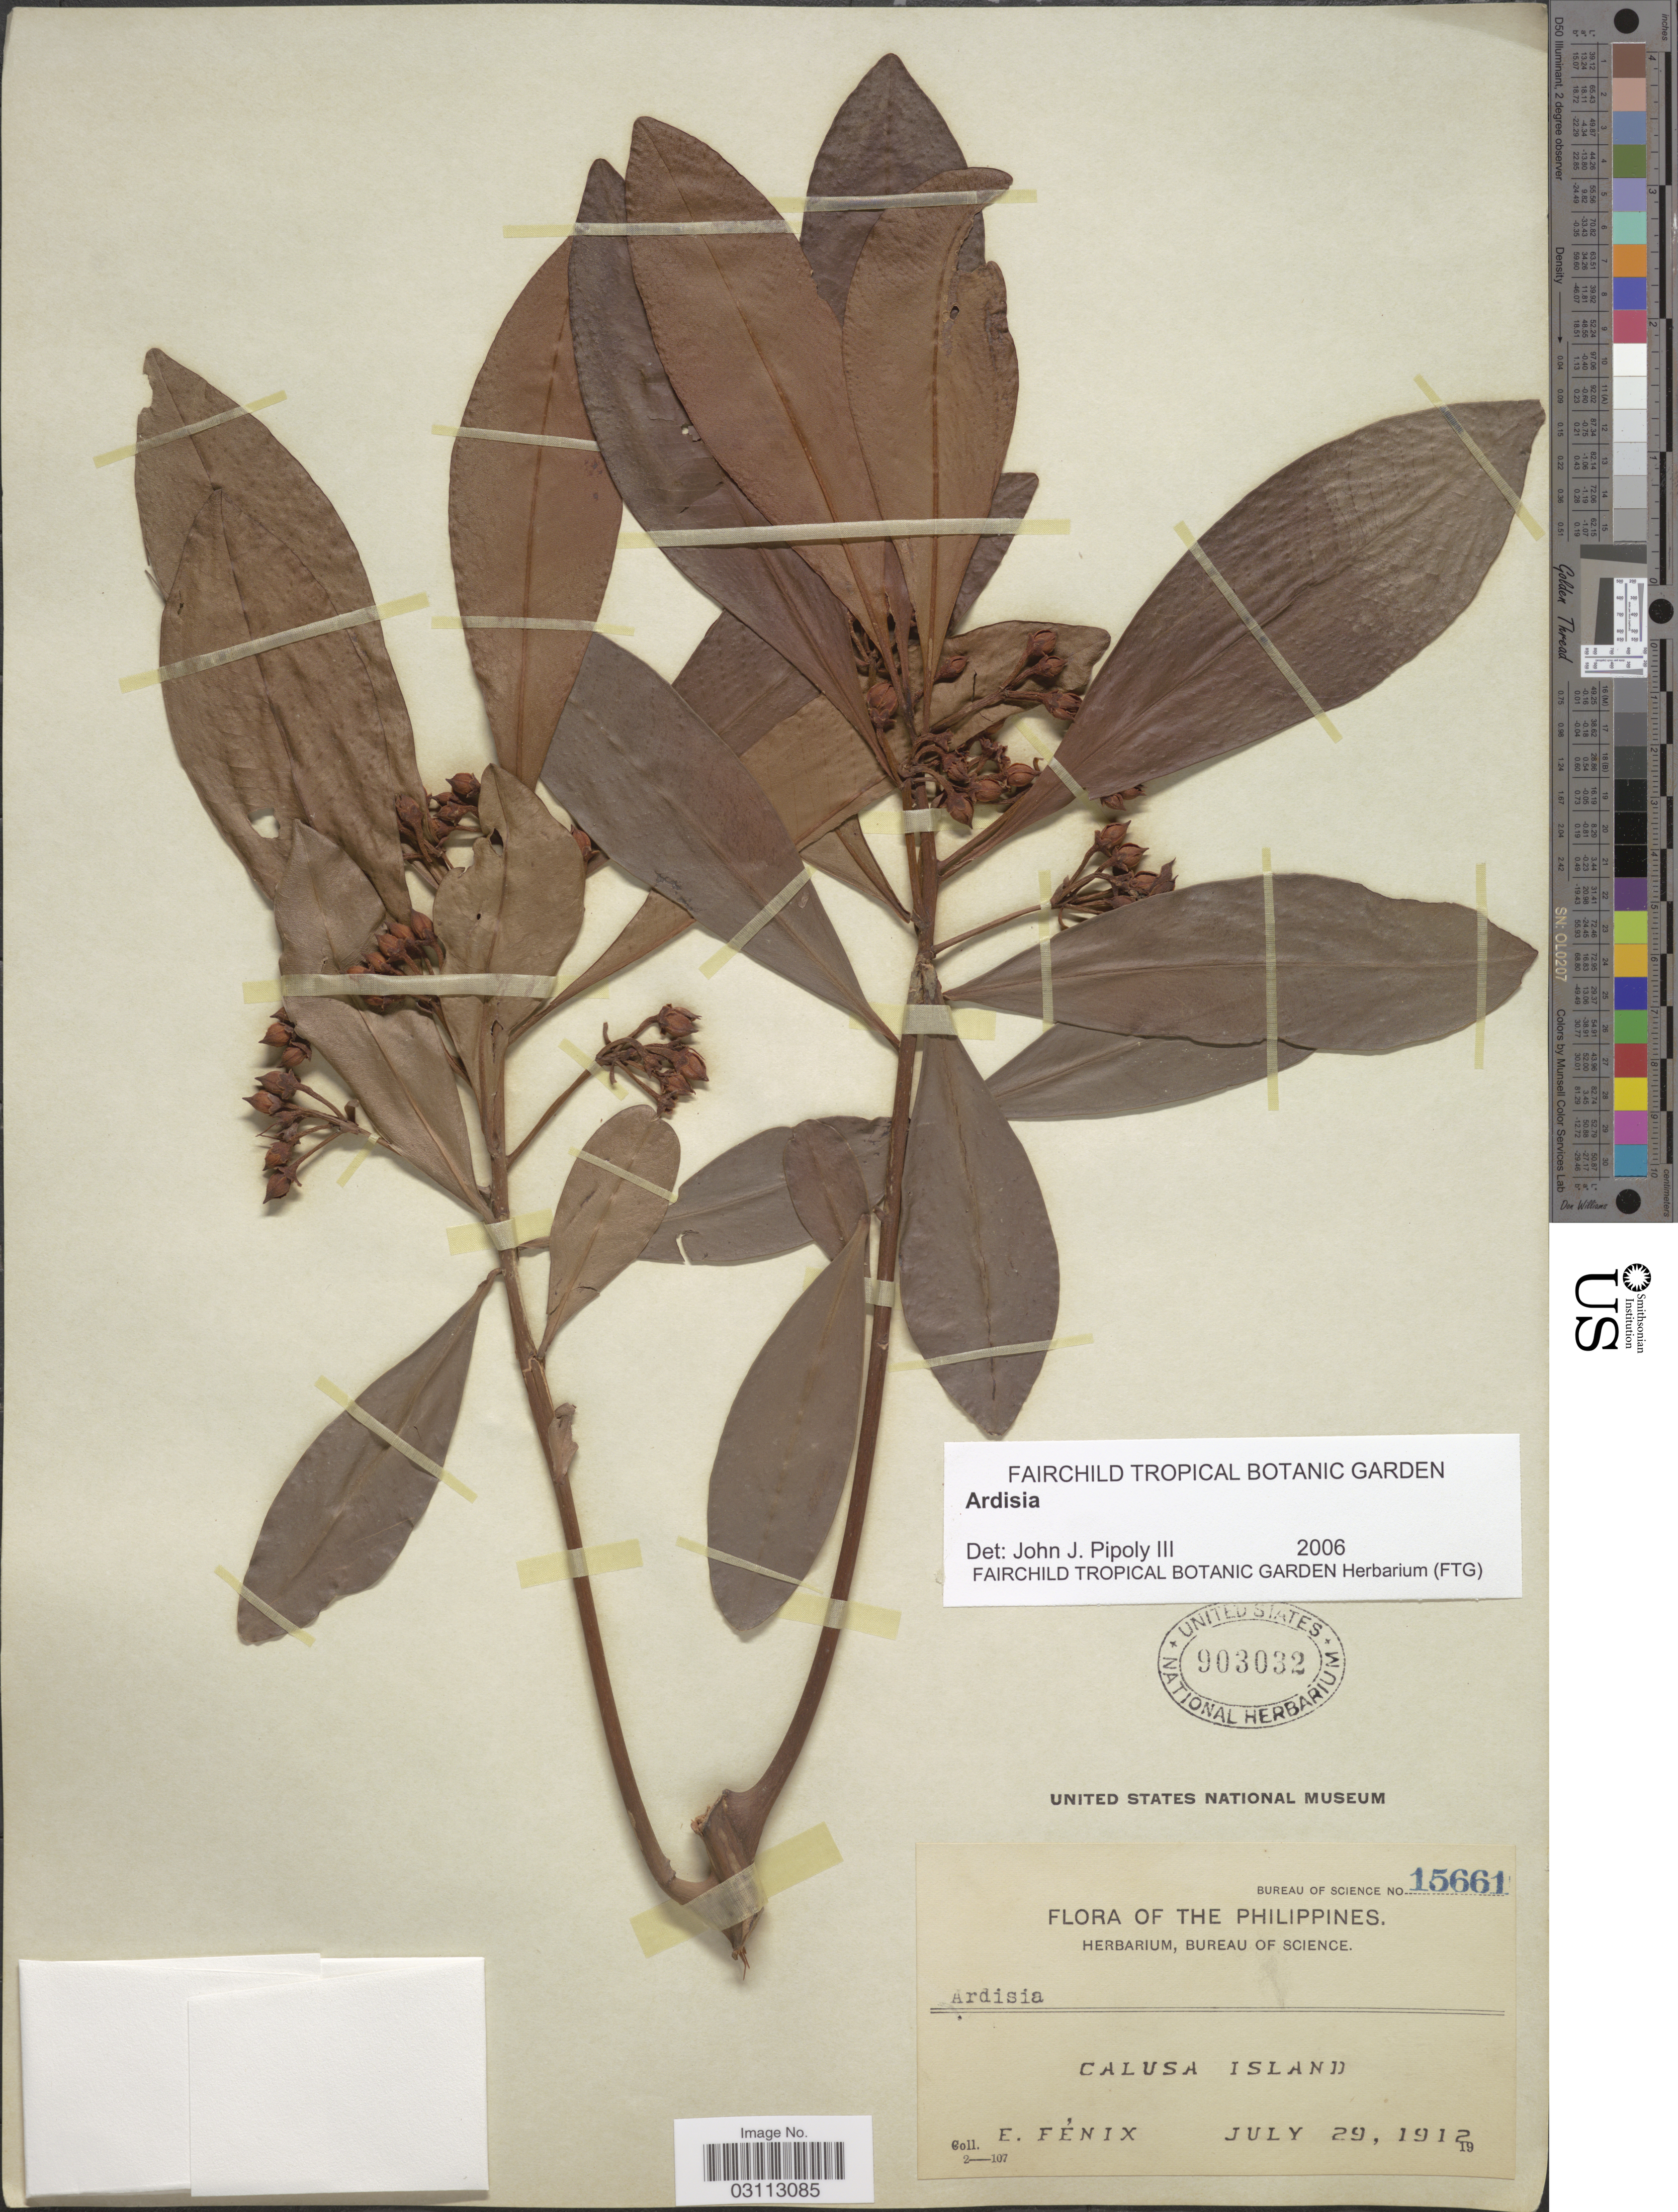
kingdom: Plantae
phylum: Tracheophyta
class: Magnoliopsida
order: Ericales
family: Primulaceae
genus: Ardisia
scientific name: Ardisia sp.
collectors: E. Fénix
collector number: Bureau of Science 15661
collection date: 1912-07-29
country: Philippines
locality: Calusa Island.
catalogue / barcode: US 903032